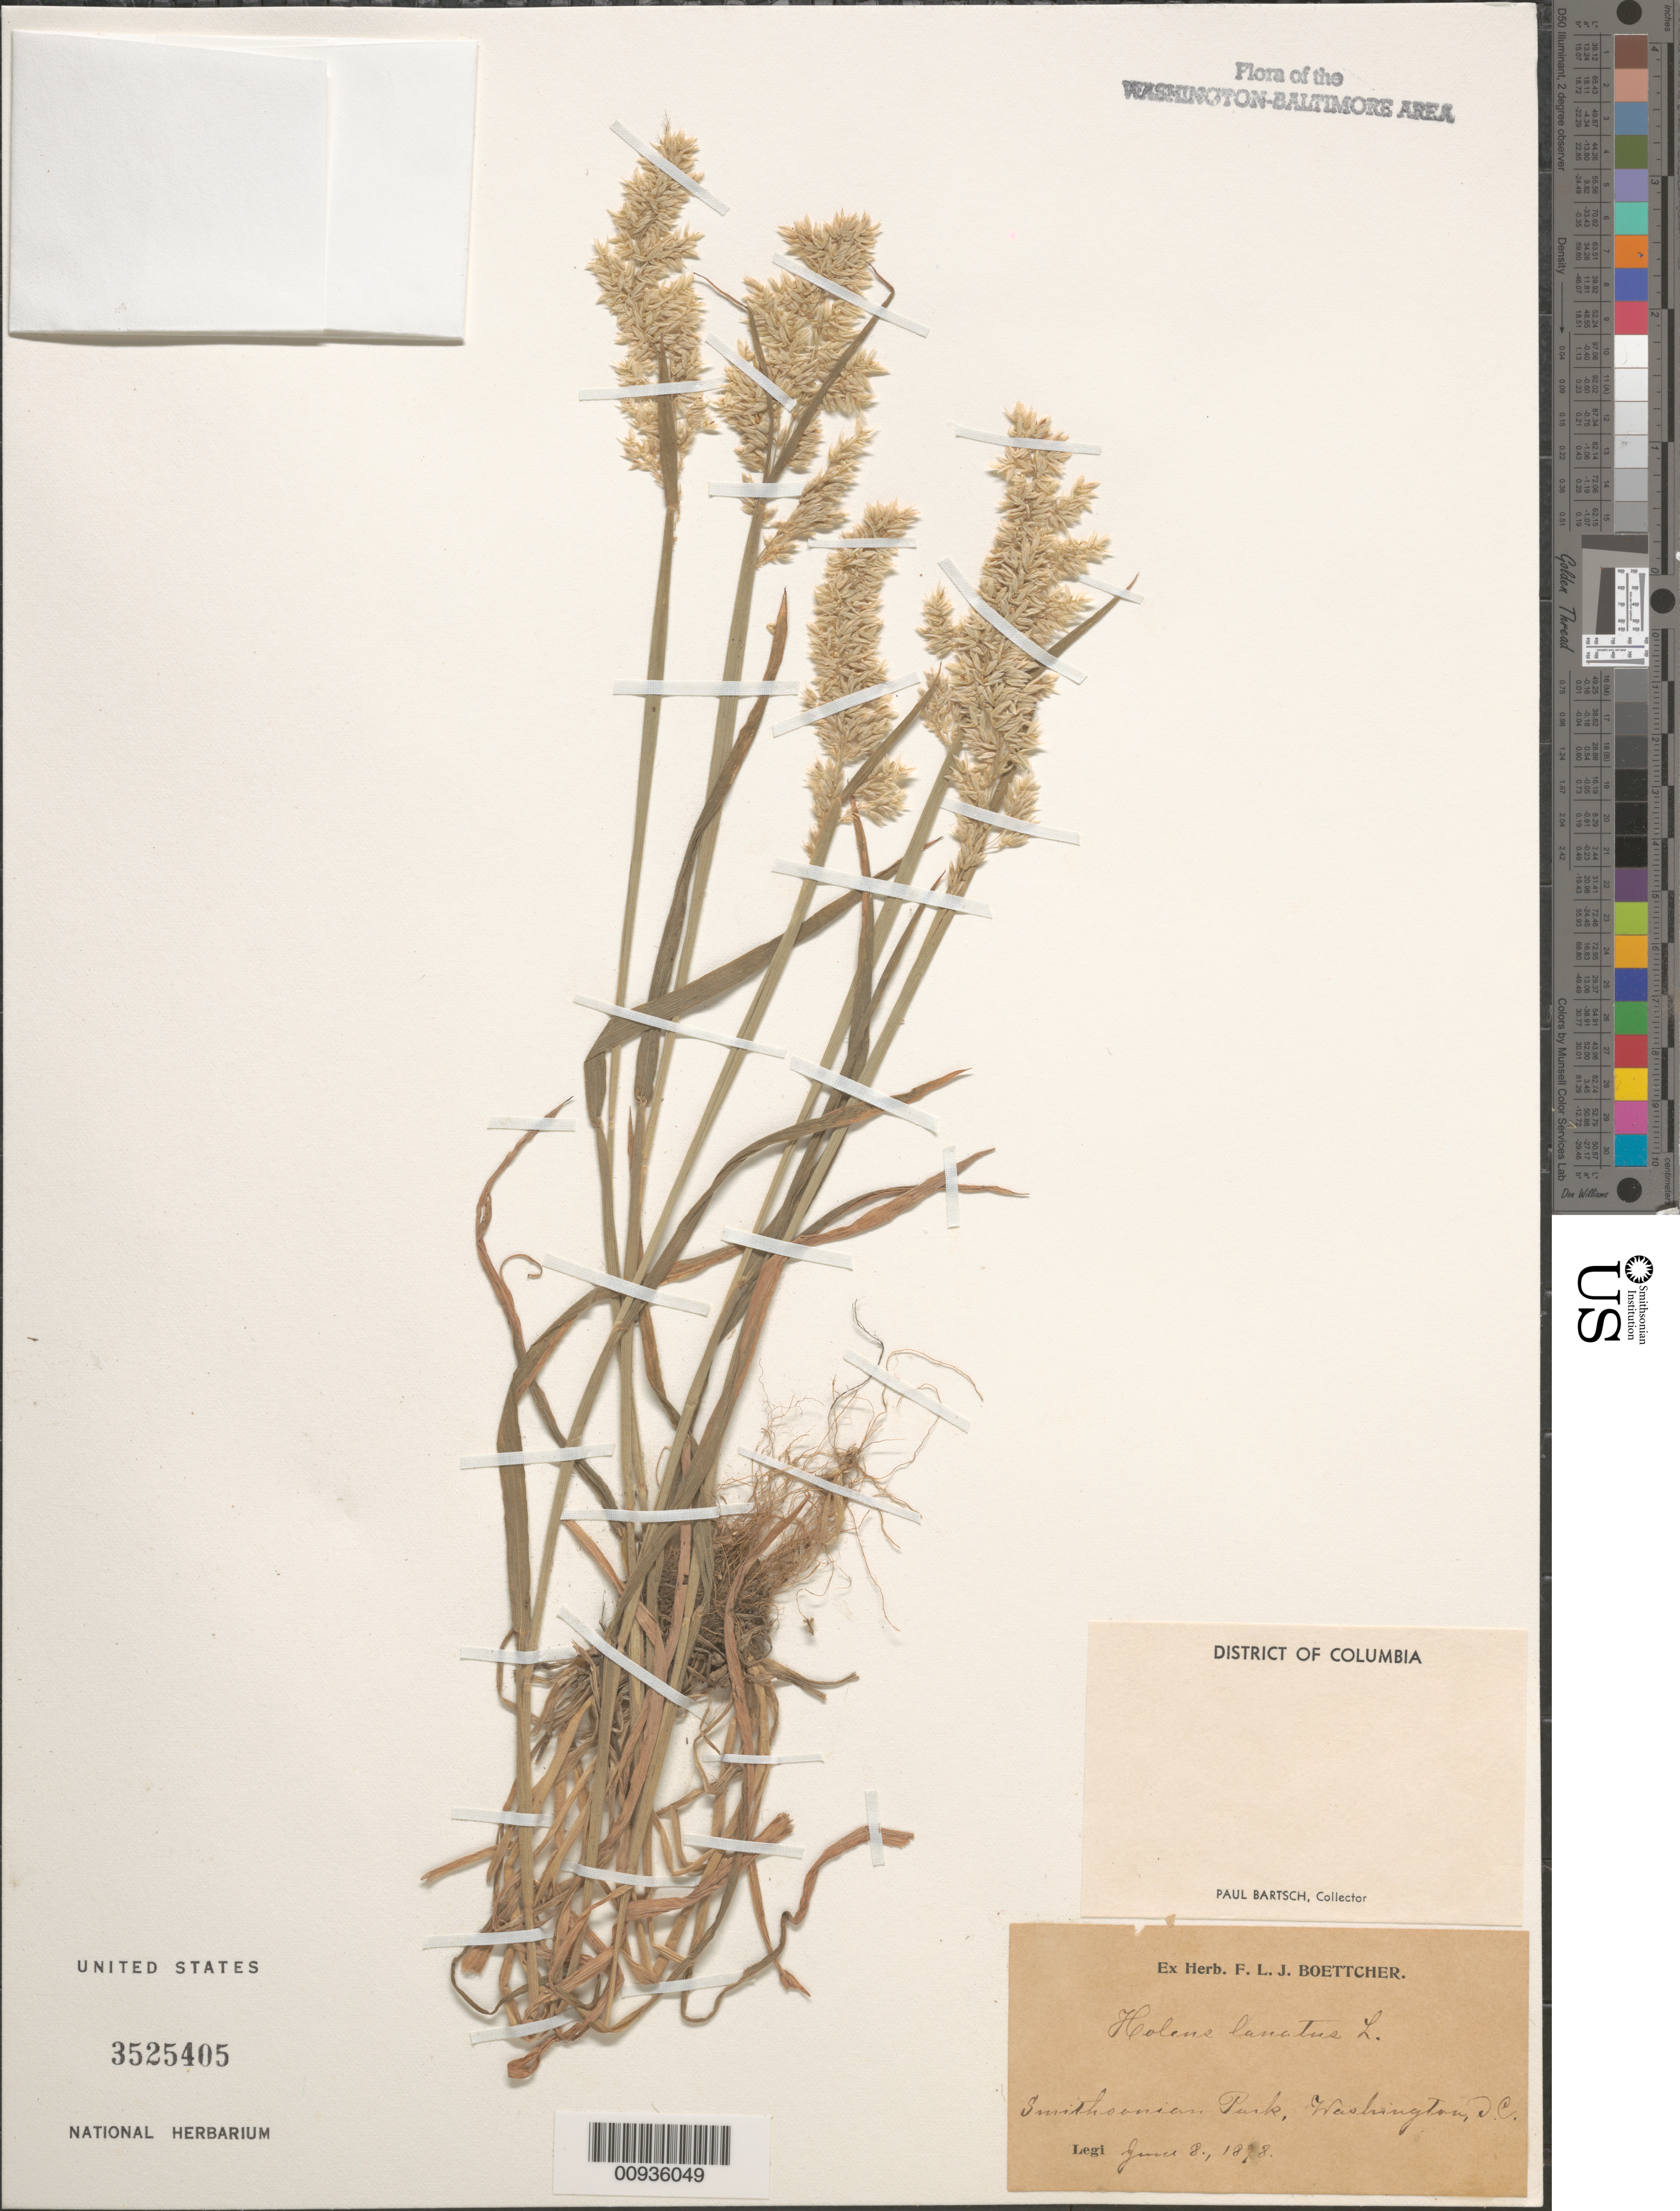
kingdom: Plantae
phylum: Tracheophyta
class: Liliopsida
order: Poales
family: Poaceae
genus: Holcus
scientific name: Holcus lanatus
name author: L.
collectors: F. Boettcher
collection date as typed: June 8, 1898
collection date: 1898-06-08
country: United States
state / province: District of Columbia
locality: Smithsonian Park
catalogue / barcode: US 3525405